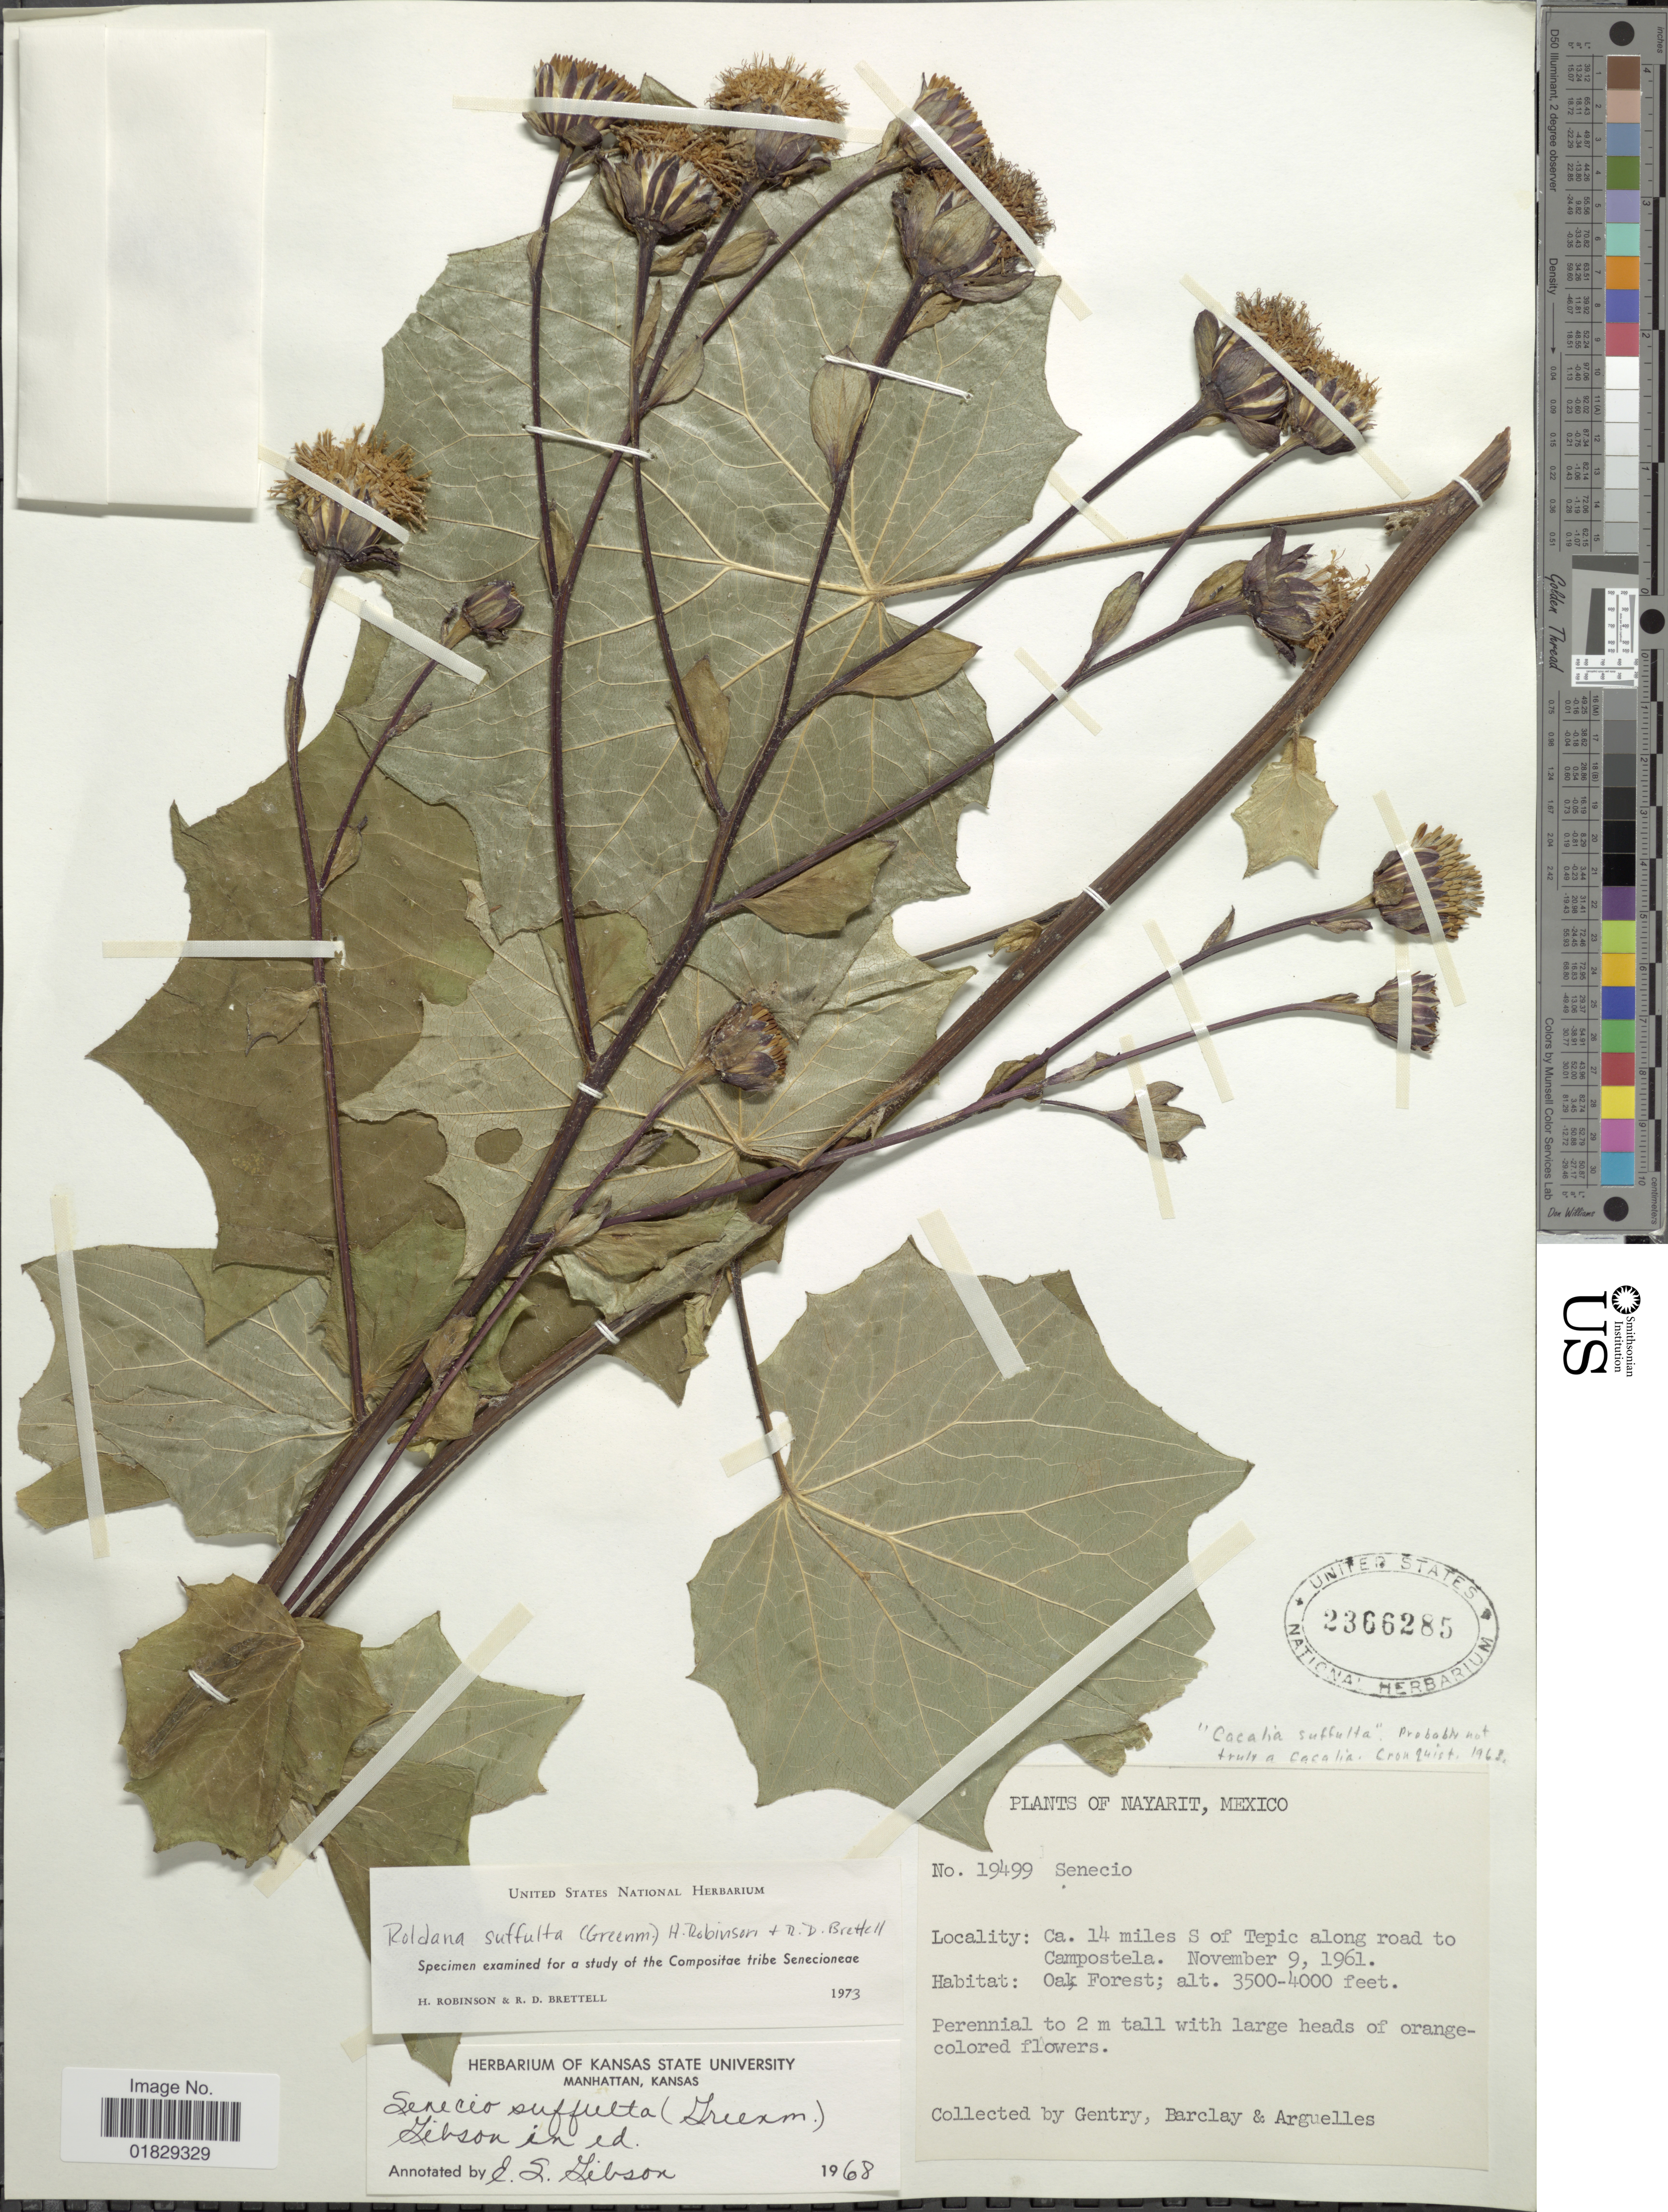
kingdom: Plantae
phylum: Tracheophyta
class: Magnoliopsida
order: Asterales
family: Asteraceae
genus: Roldana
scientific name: Roldana suffulta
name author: (Greenm.) H. Rob. & Brettell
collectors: Gentry, --, -- Barclay & Arguelles, --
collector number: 19499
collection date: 1961-11-09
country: Mexico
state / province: Nayarit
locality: Ca. 14 miles S of Tepic along road to Campostela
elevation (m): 1067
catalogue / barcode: US 2366285